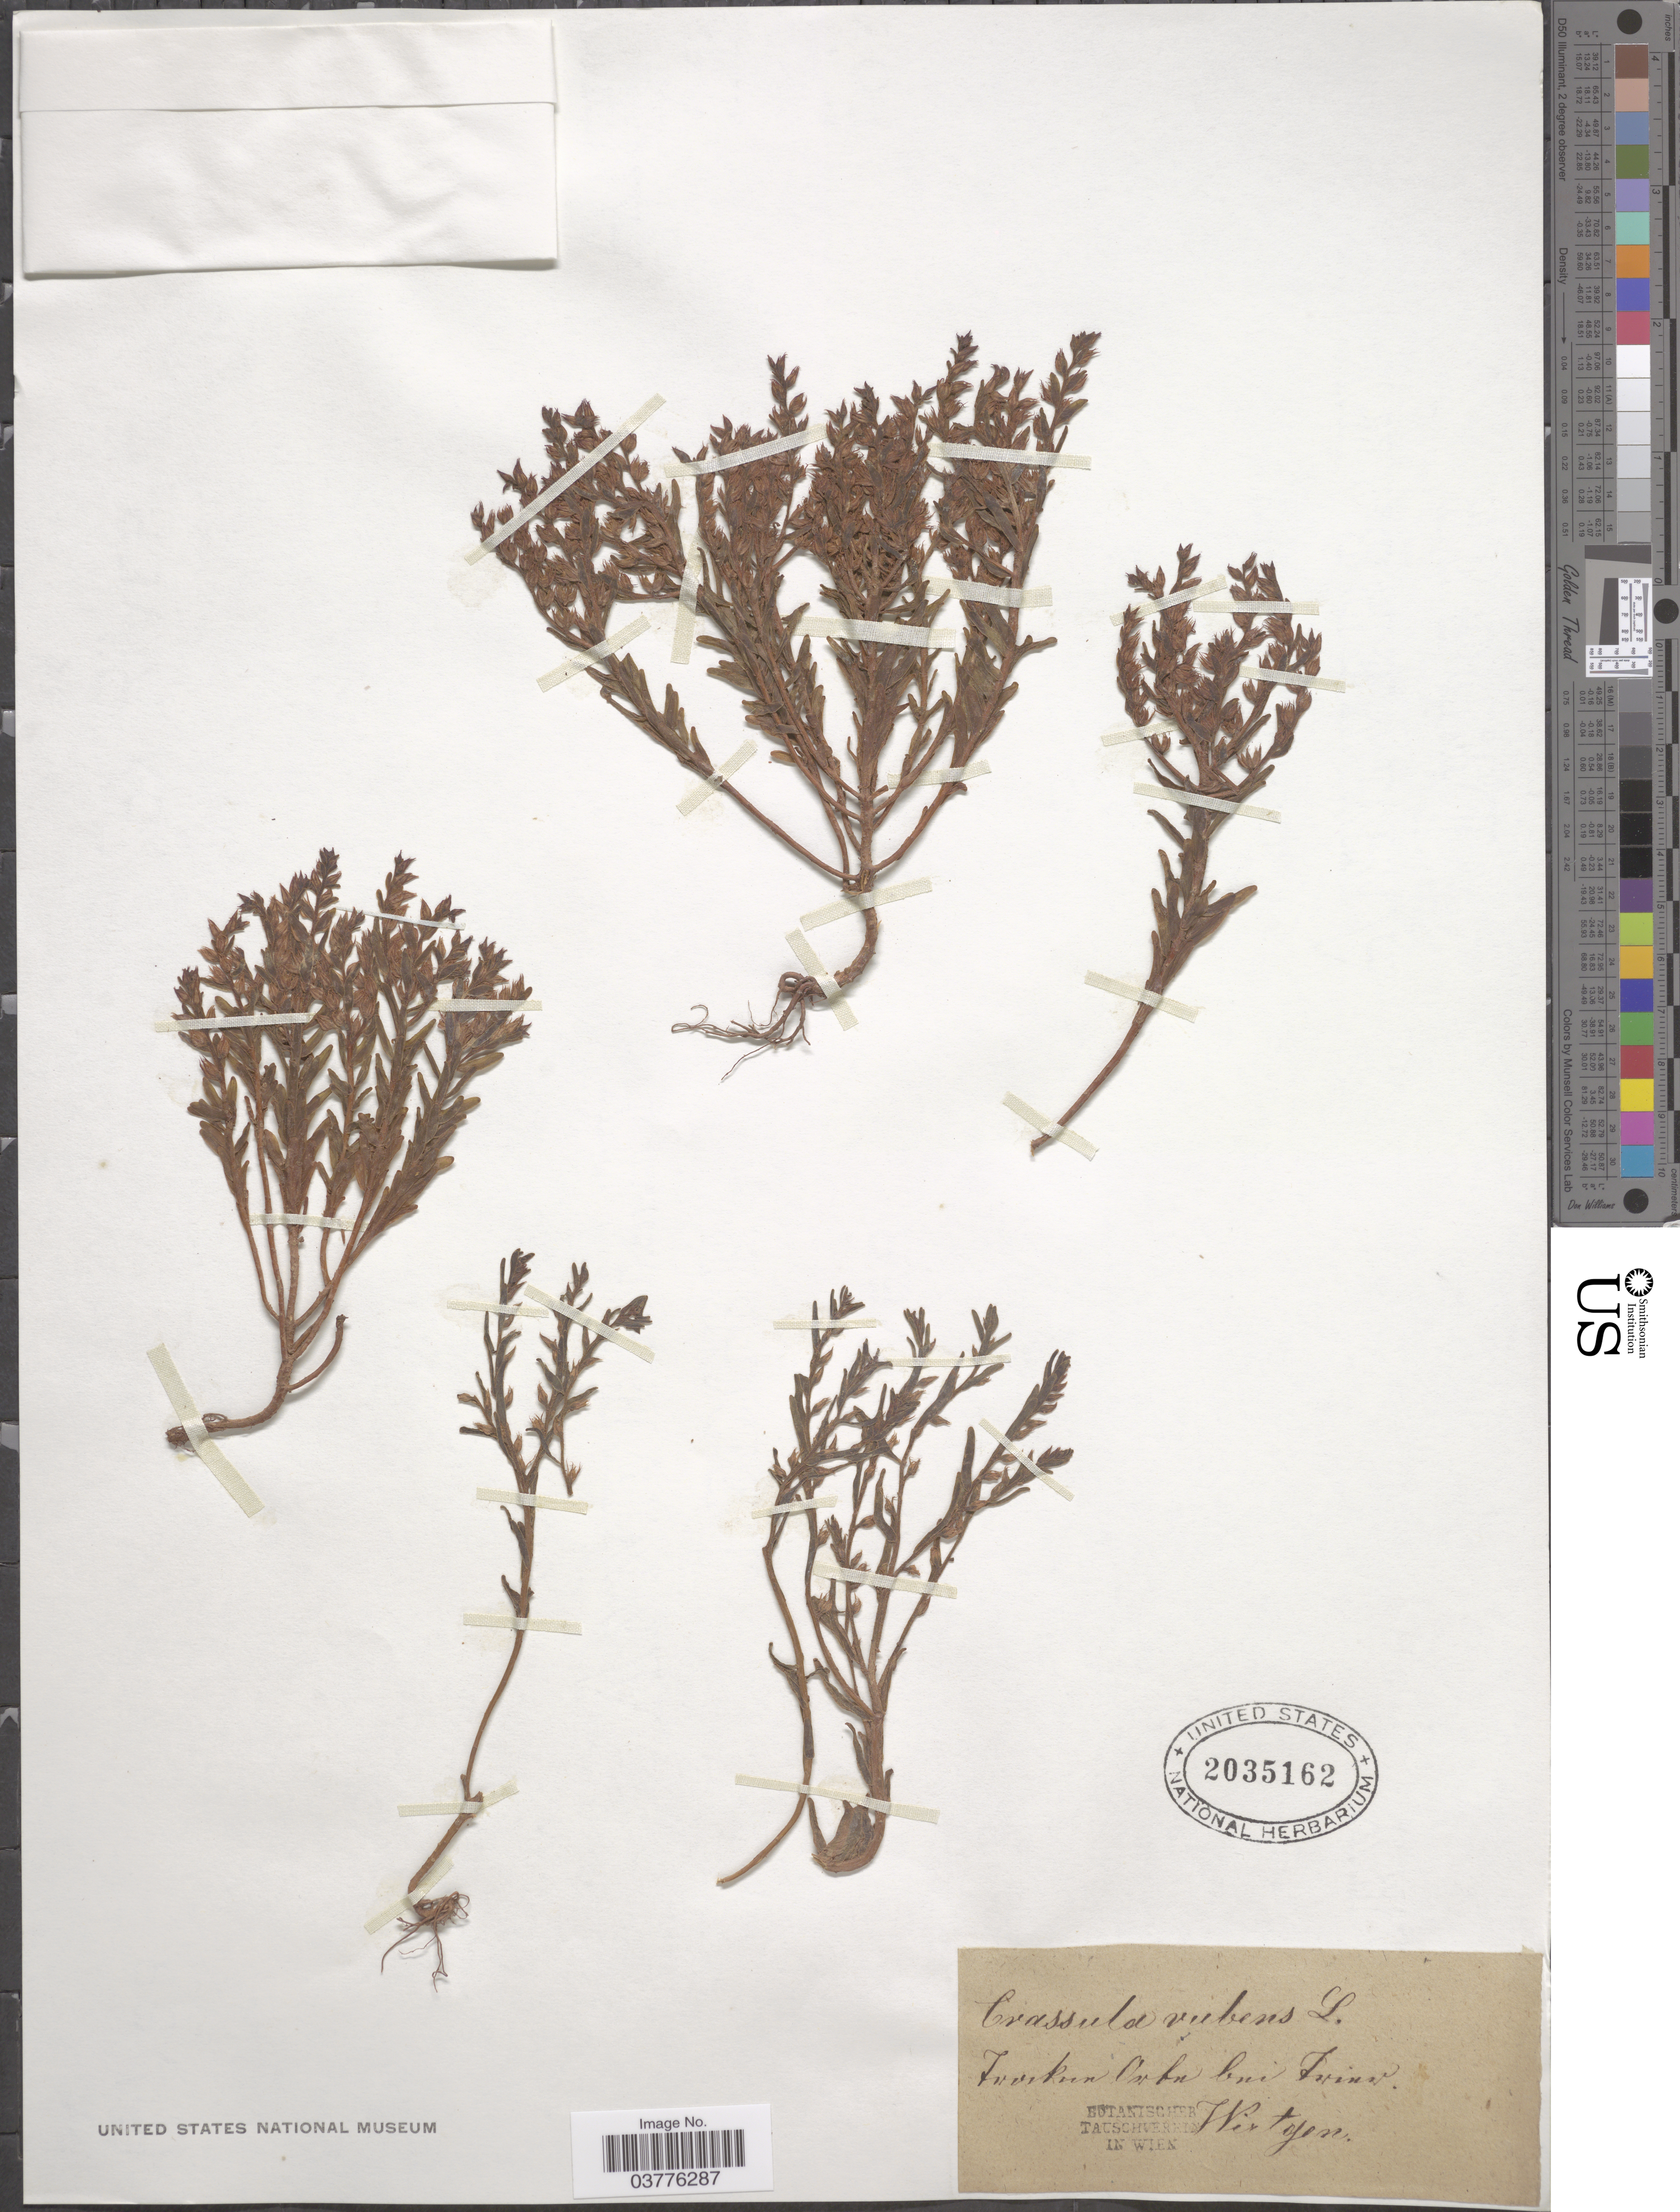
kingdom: Plantae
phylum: Tracheophyta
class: Magnoliopsida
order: Saxifragales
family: Crassulaceae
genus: Crassula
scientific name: Crassula rubens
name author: (L.) L.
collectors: Wirtgen, --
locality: Zworkun Owbu bai Zwiner.*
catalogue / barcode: US 2035162